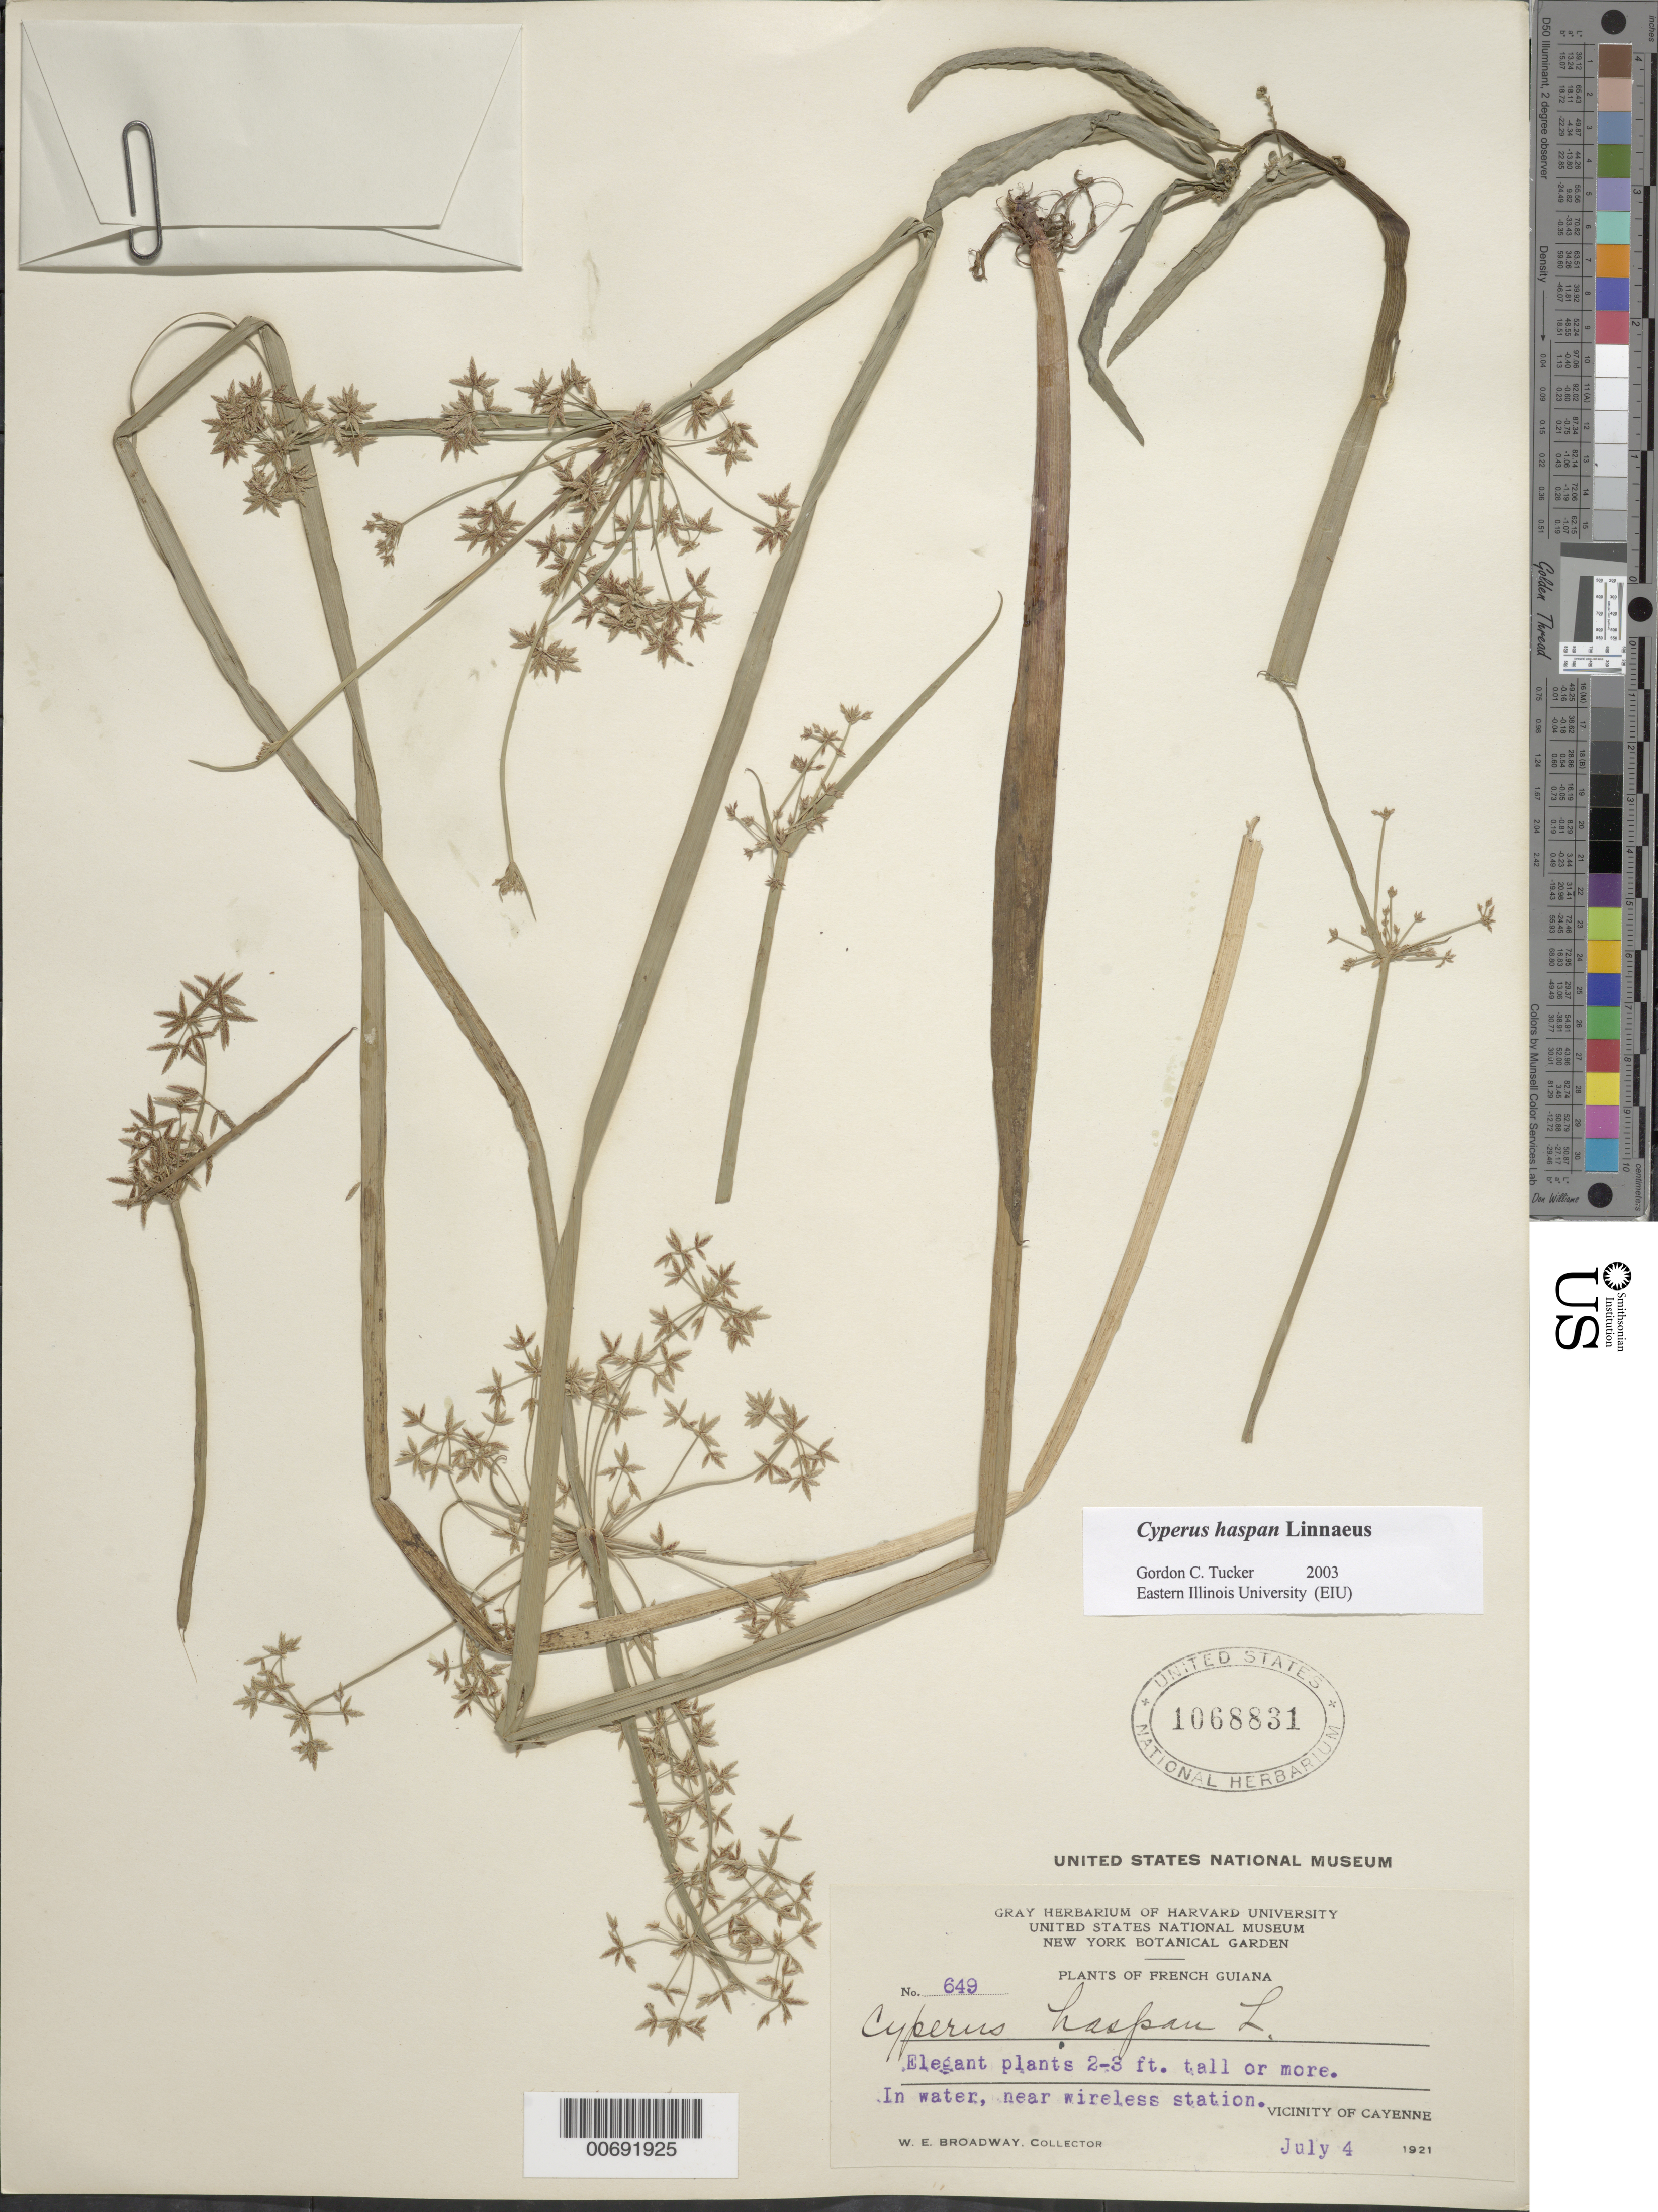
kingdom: Plantae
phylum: Tracheophyta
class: Liliopsida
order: Poales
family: Cyperaceae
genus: Cyperus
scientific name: Cyperus haspan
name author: L.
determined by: Tucker, G. C.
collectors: W. E. Broadway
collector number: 649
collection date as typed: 4-Jul-21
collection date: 1921-07-04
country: French Guiana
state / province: Cayenne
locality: Cayenne, vic.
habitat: In water, near wireless station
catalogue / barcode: US 1068831